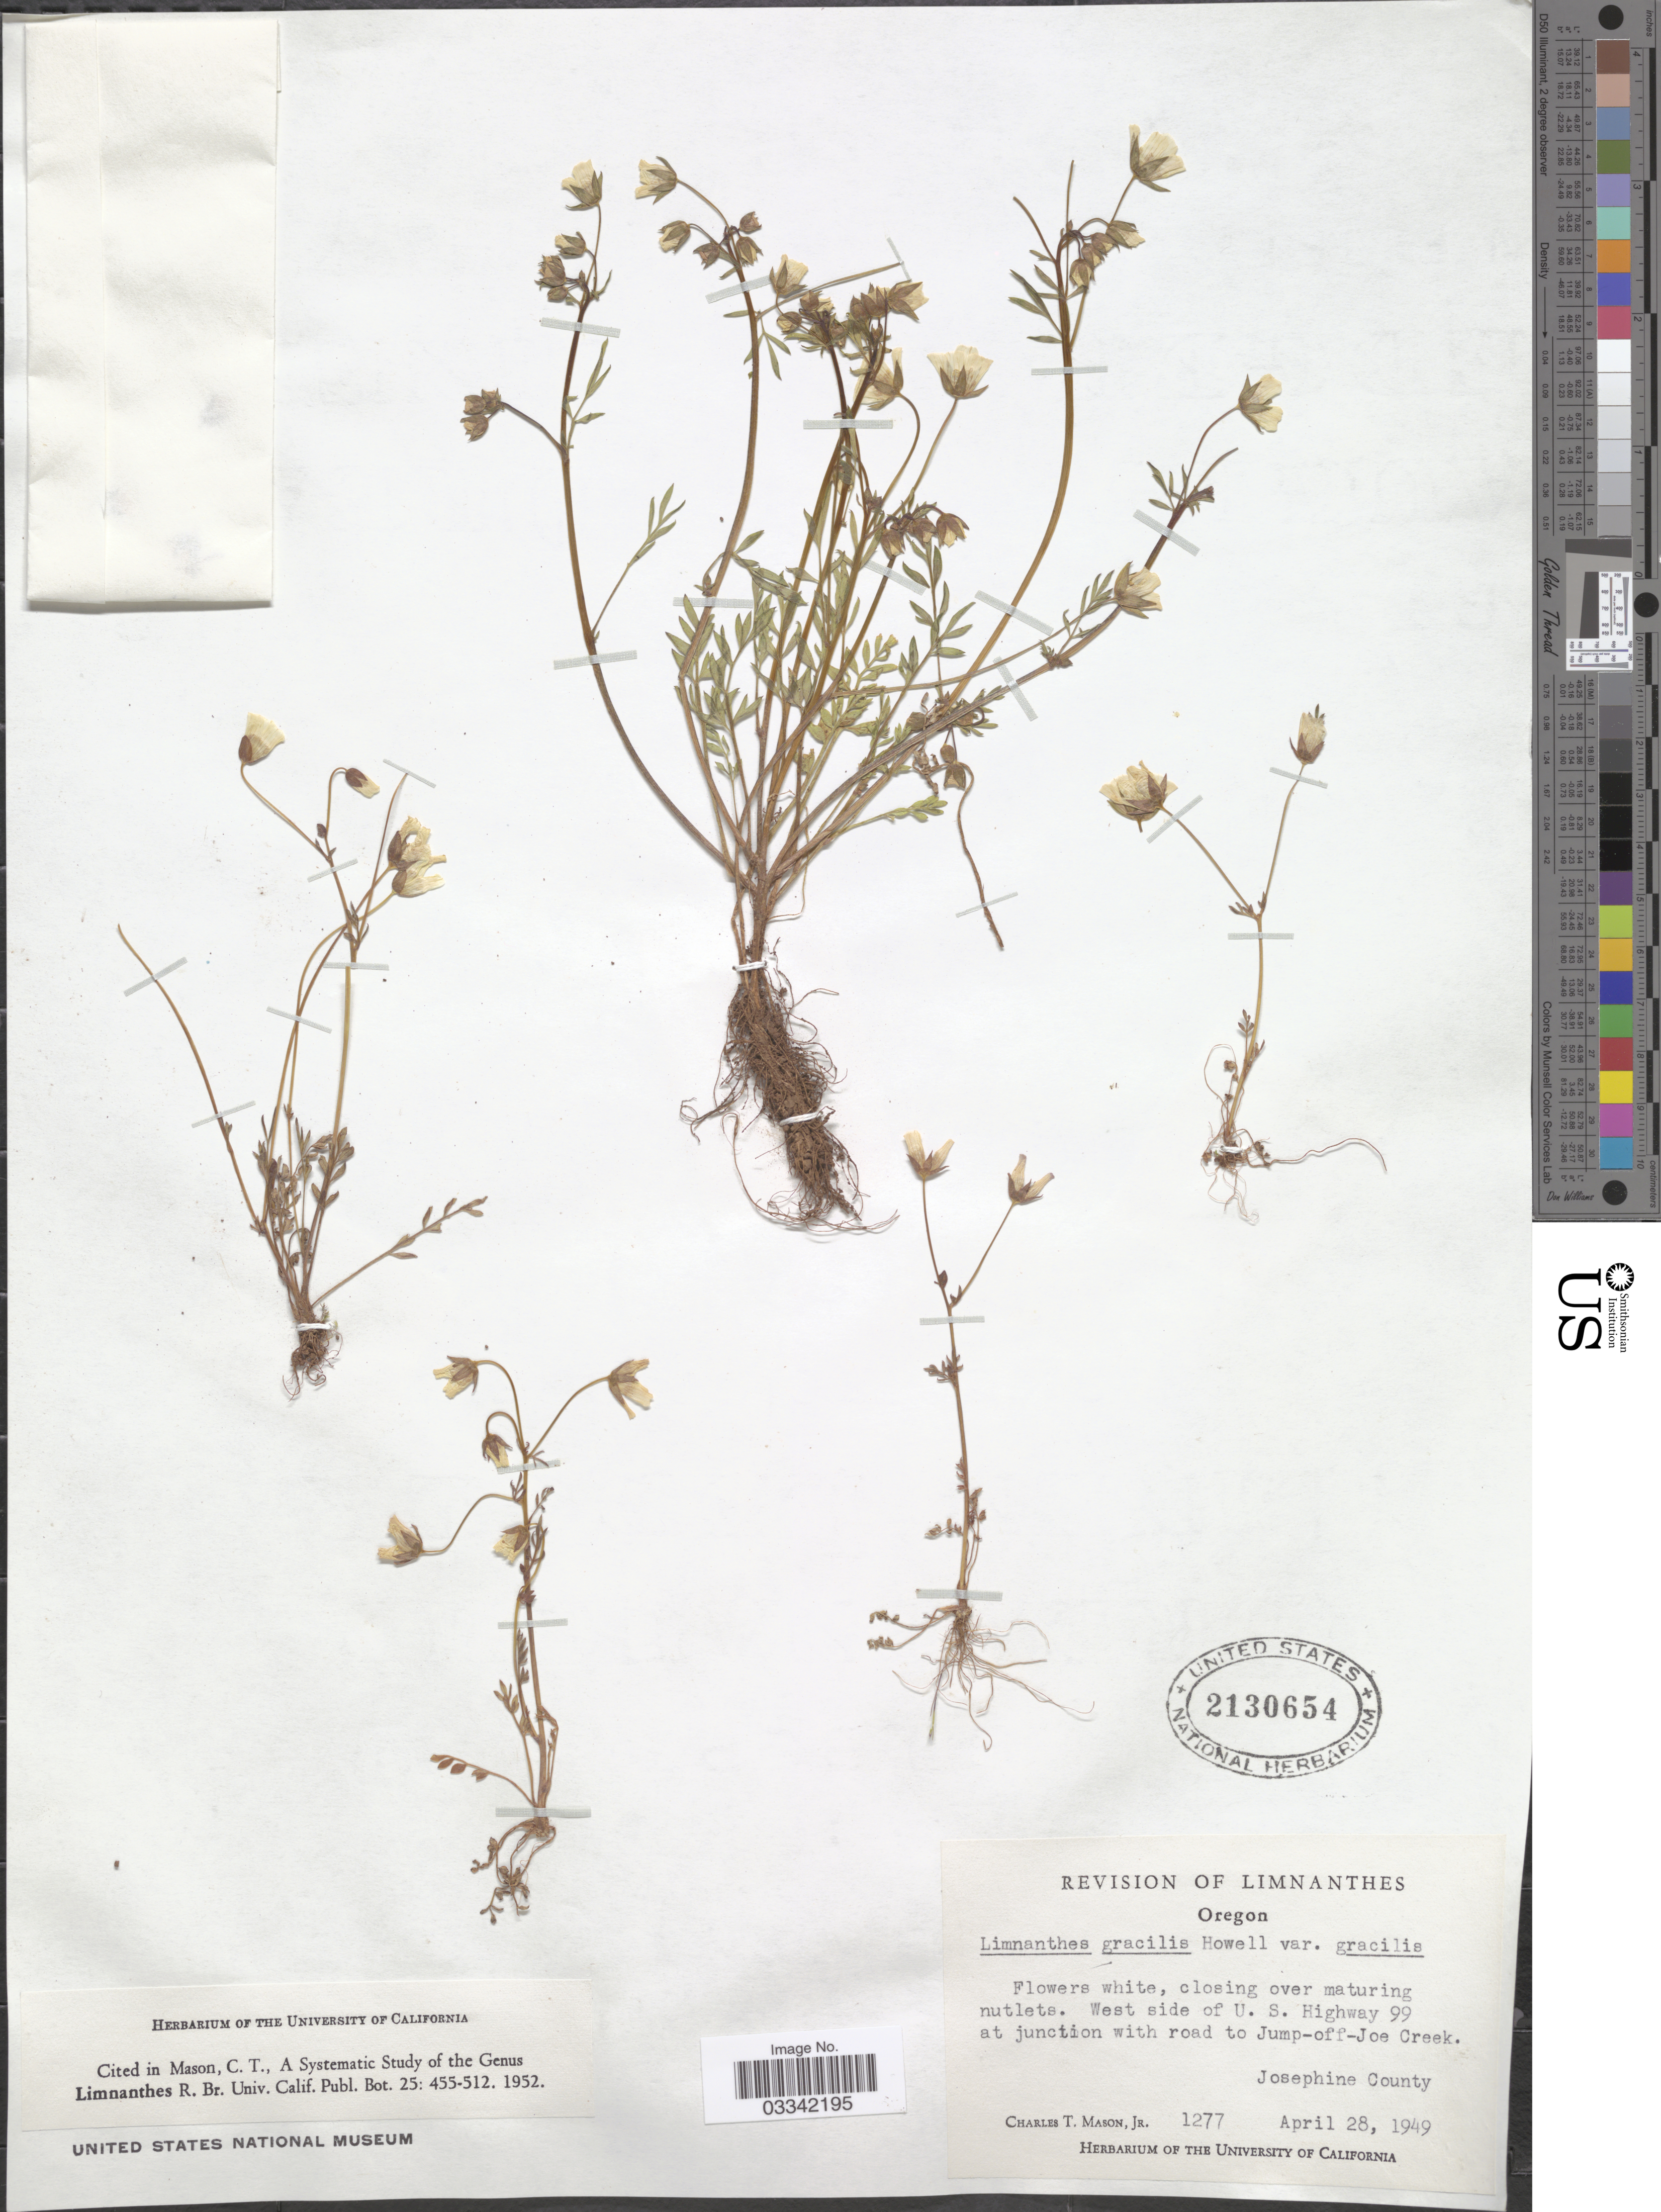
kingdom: Plantae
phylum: Tracheophyta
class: Magnoliopsida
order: Brassicales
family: Limnanthaceae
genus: Limnanthes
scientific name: Limnanthes alba subsp. gracilis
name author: (Howell) Morin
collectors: C. Mason Jr.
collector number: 1277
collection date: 1949-04-28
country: United States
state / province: Oregon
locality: West side of U.S. Highway 99 at junction with road to Jump-off-Joe Creek, Josephine County.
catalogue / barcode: US 2130654